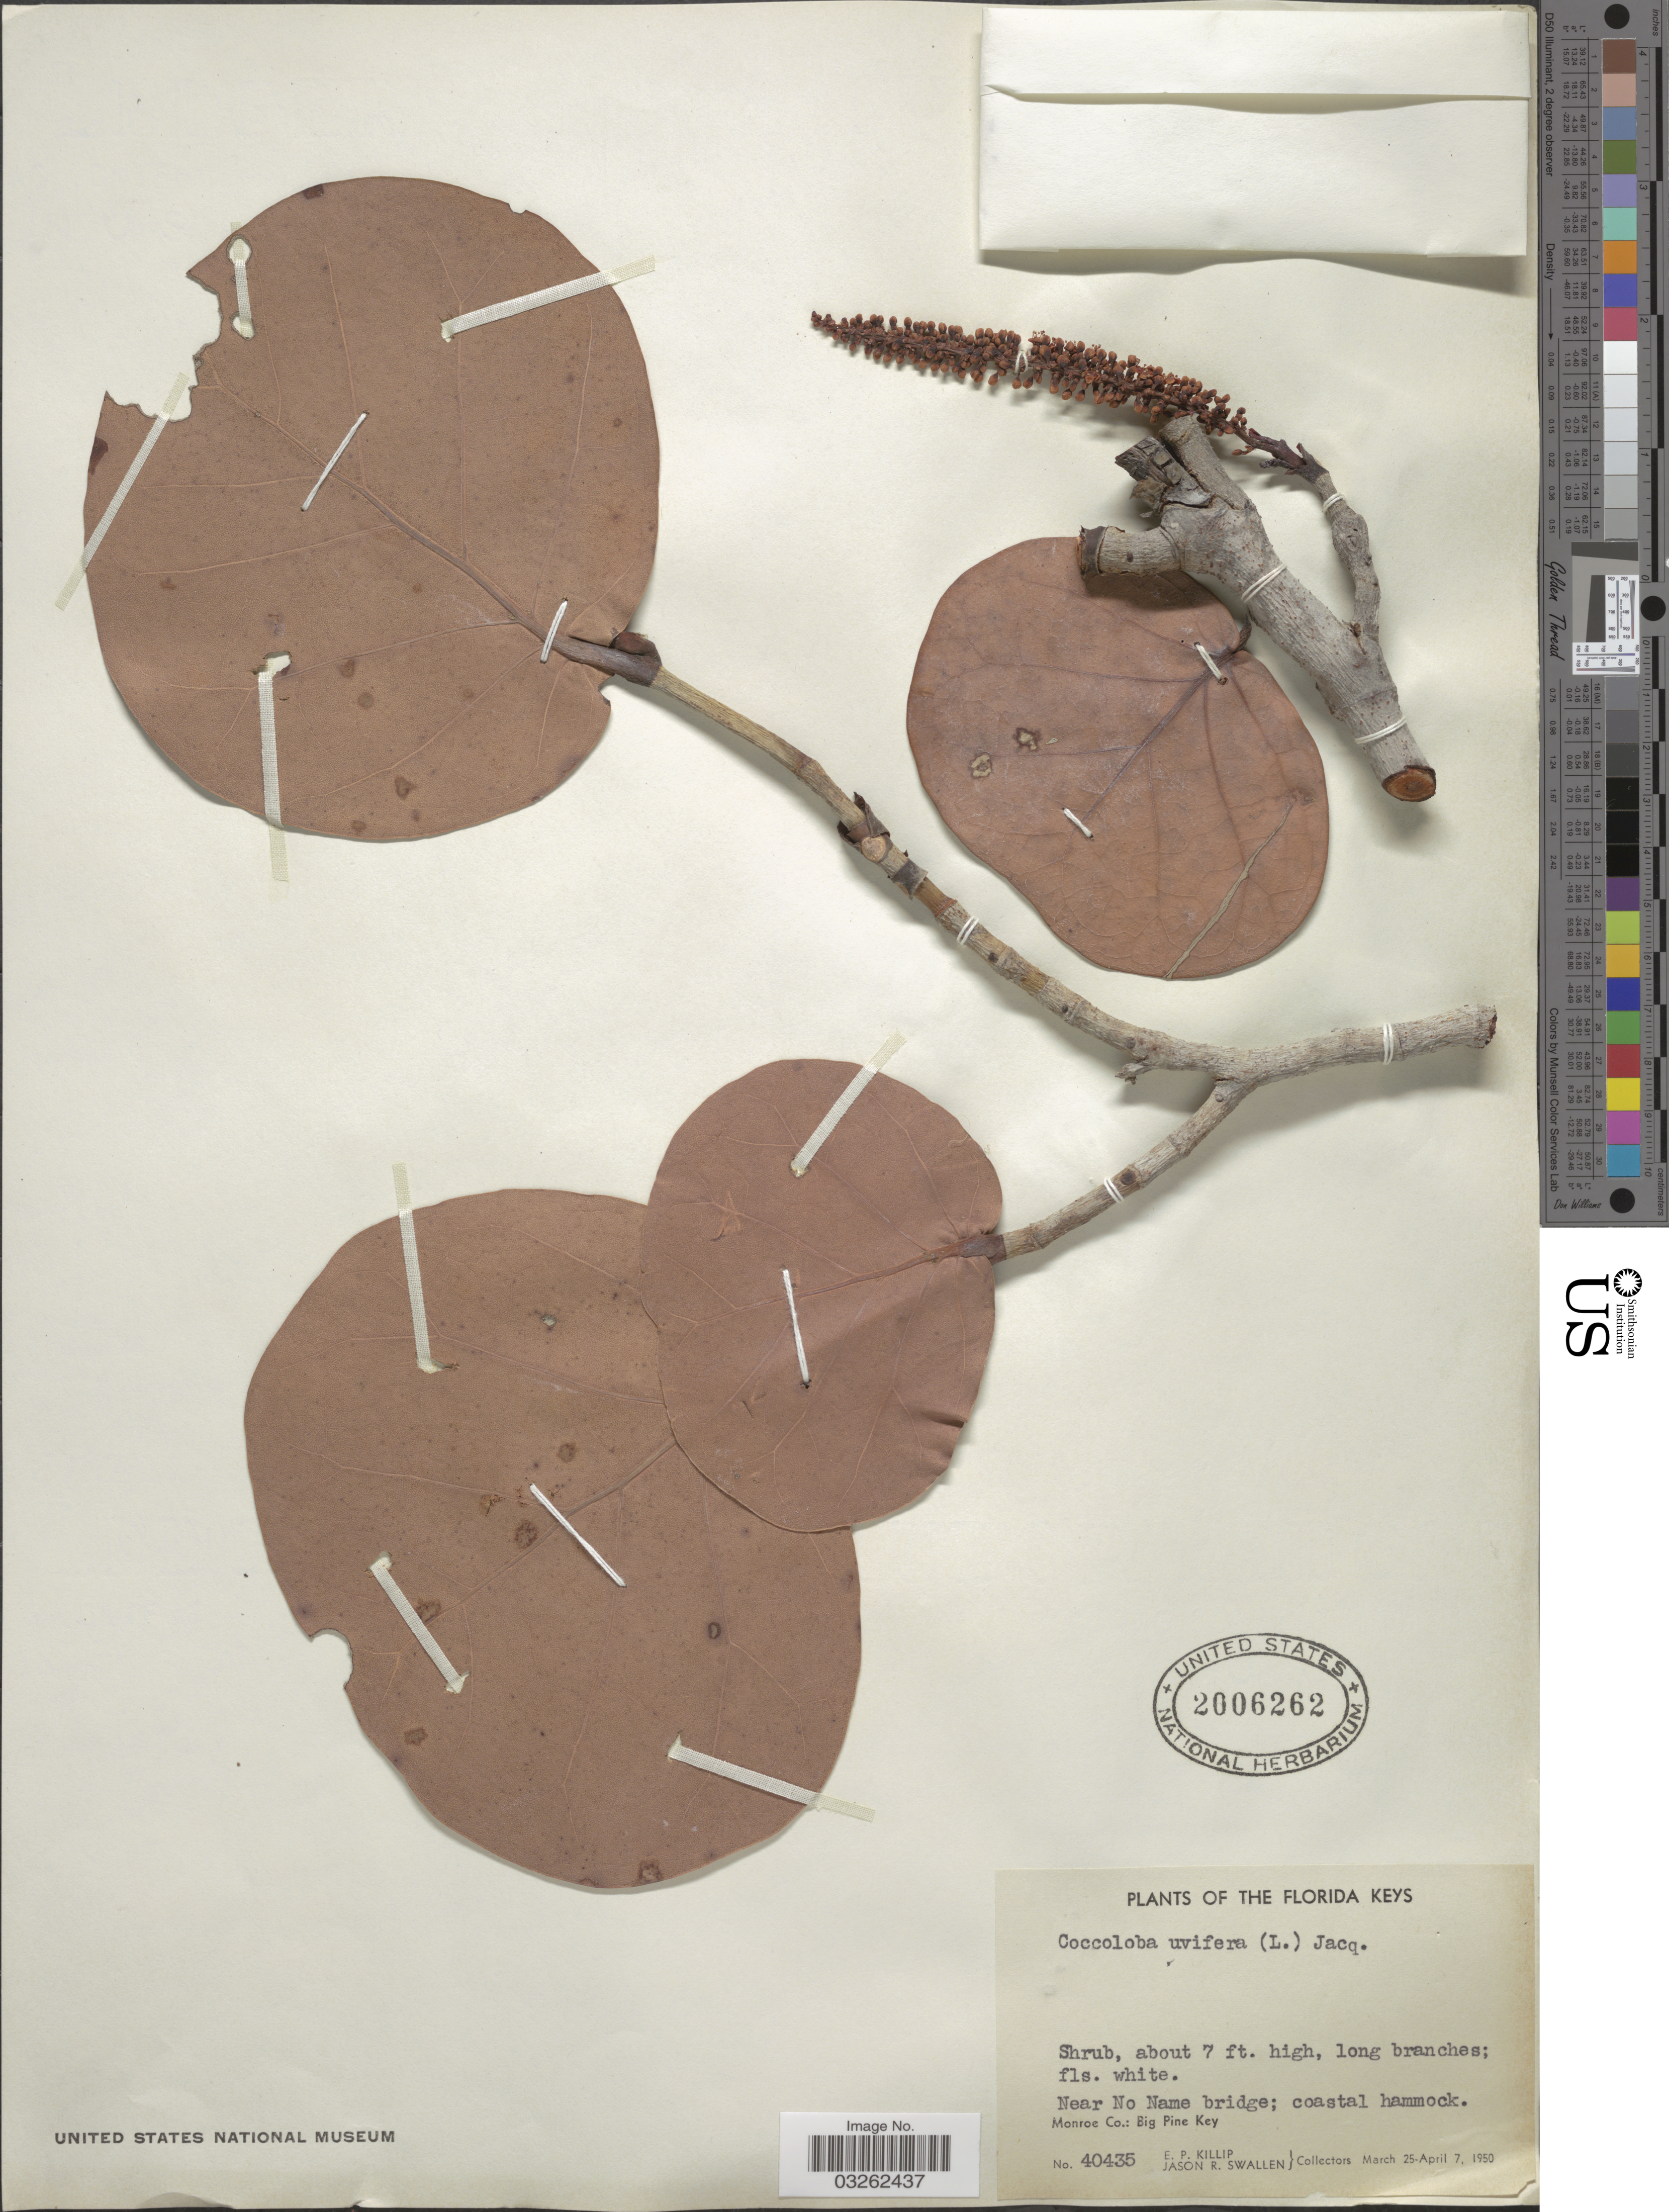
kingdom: Plantae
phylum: Tracheophyta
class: Magnoliopsida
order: Caryophyllales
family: Polygonaceae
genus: Coccoloba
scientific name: Coccoloba uvifera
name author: L.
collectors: E. P. Killip & J. R. Swallen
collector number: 40435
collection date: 1950-03-25/1950-04-07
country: United States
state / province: Florida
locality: The Florida Keys. Near No Name bridge; coastal hammock. Monroe Co.: Big Pine Key.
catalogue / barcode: US 2006262